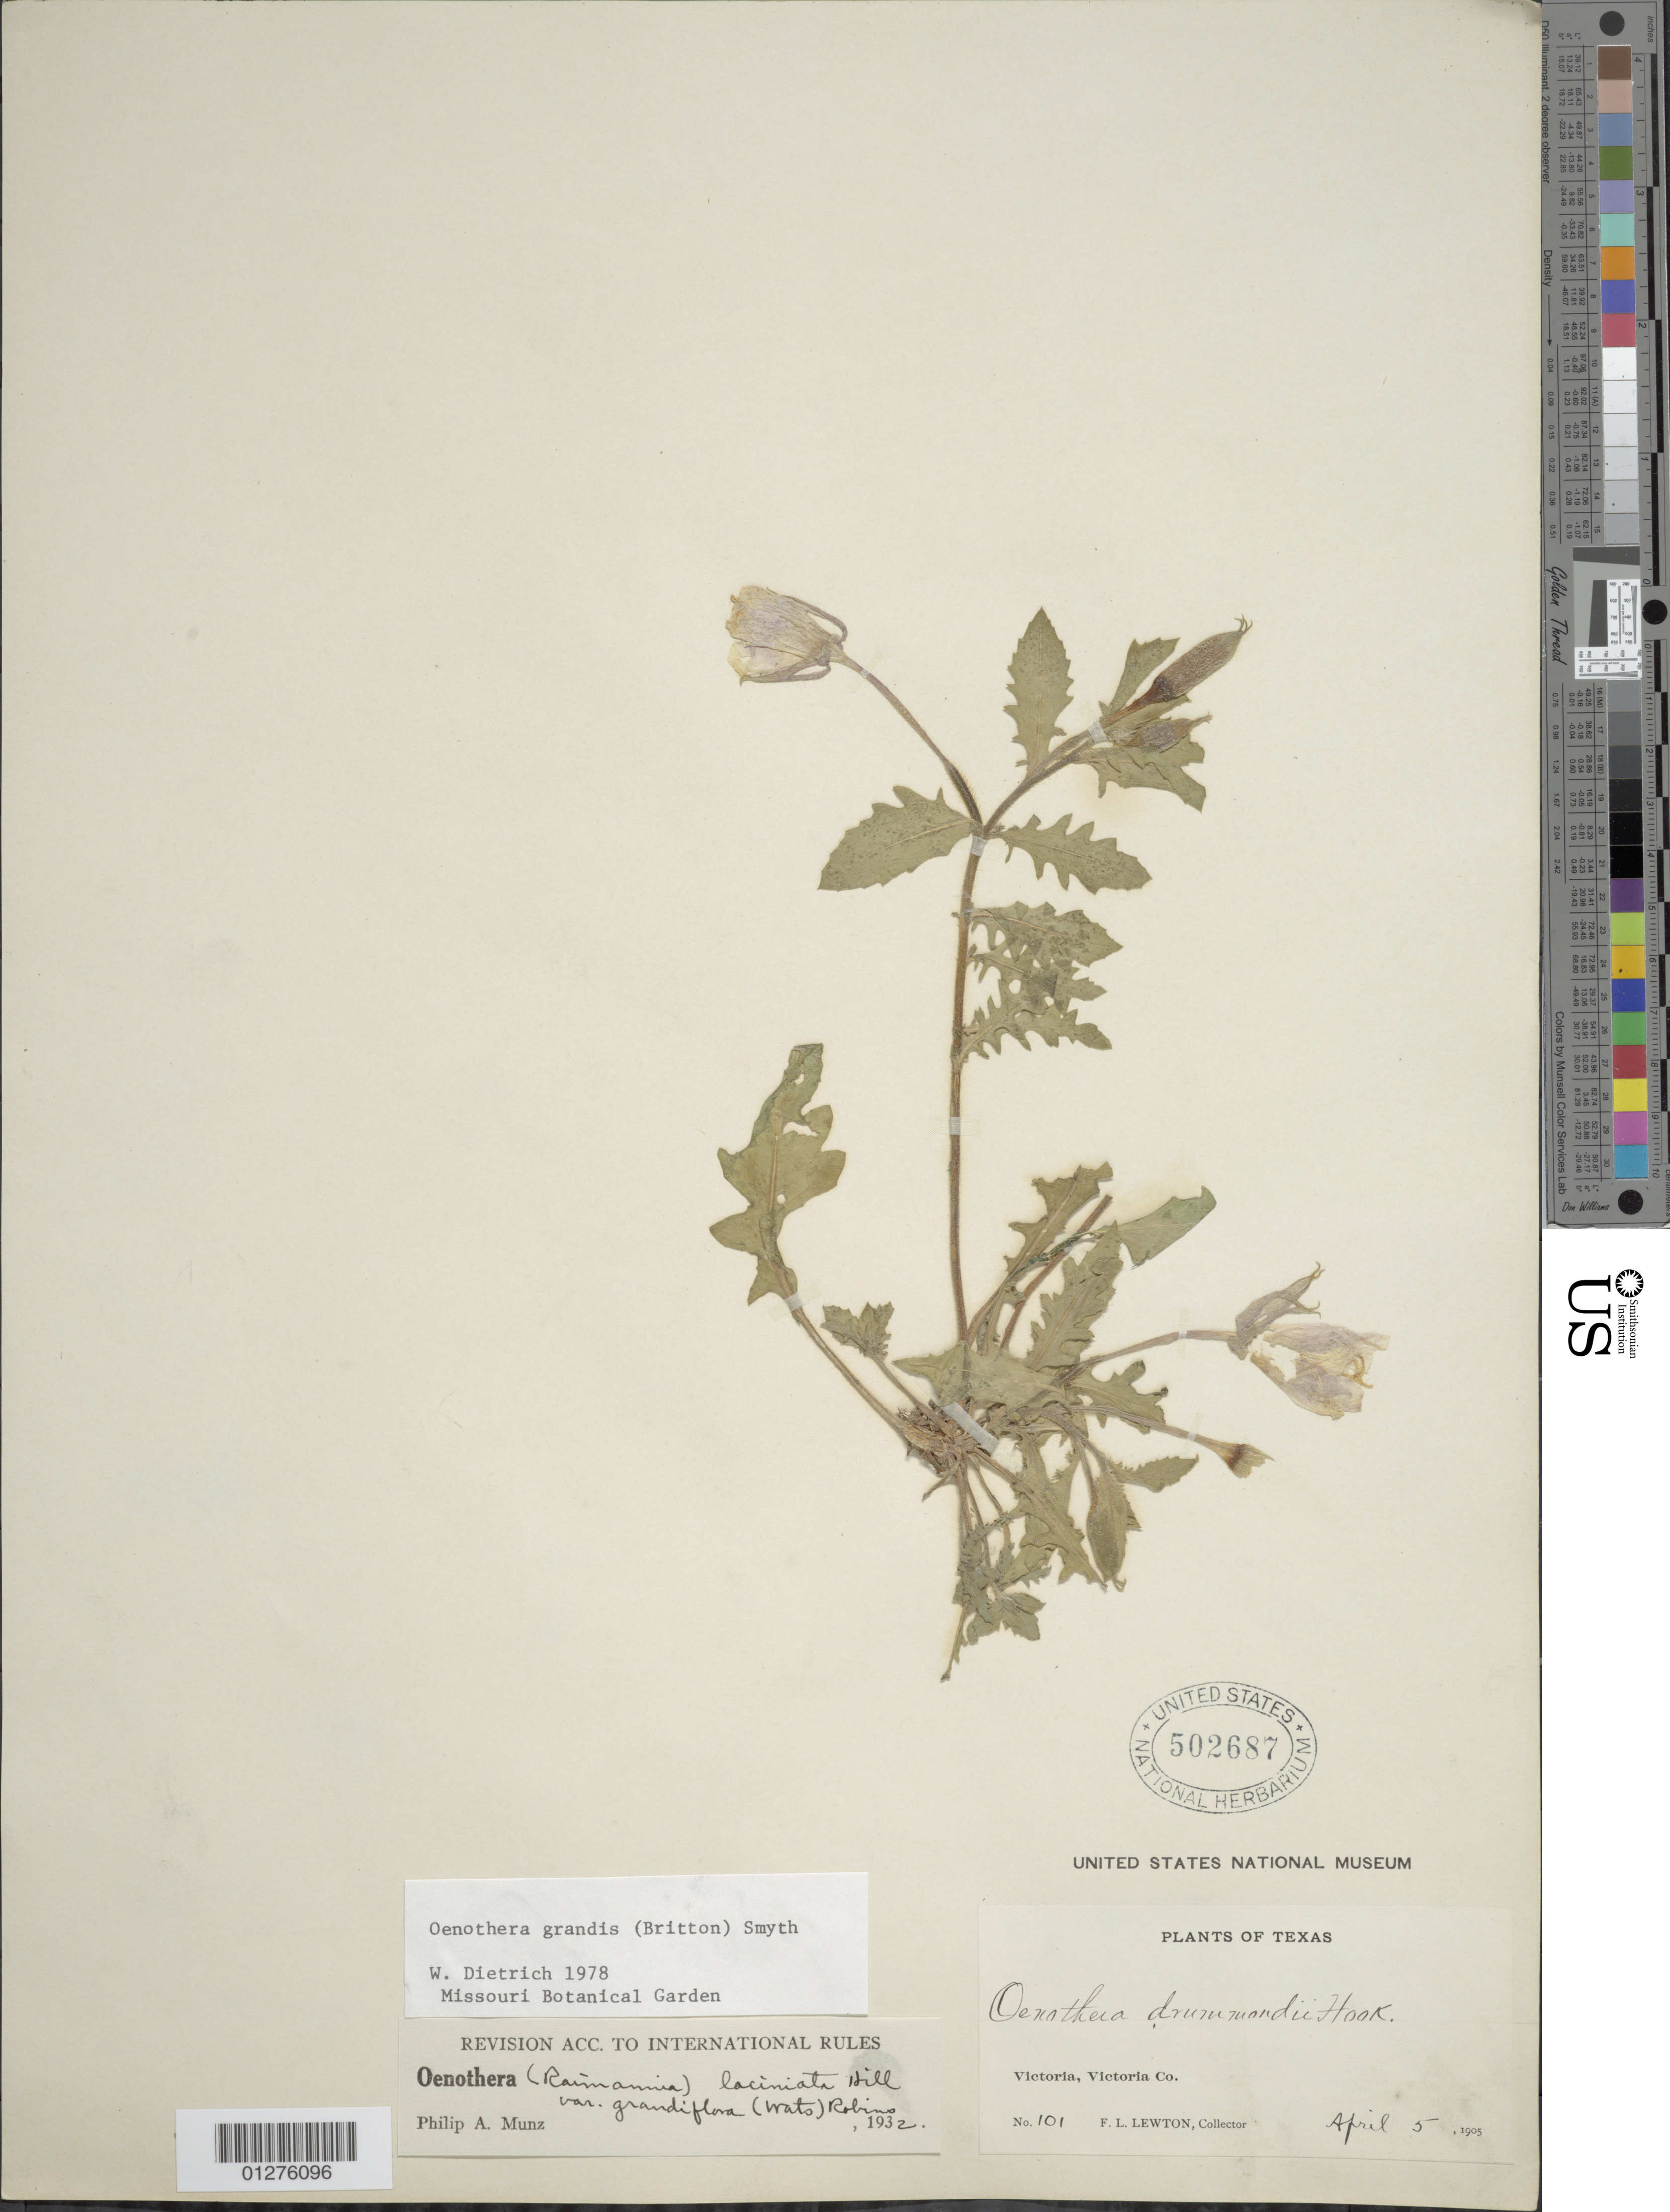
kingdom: Plantae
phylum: Tracheophyta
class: Magnoliopsida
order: Myrtales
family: Onagraceae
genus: Oenothera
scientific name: Oenothera grandis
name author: (Britton) Smyth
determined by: Dietrich, W.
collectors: F. L. Lewton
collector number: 101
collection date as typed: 5 Apr 1905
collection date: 1905-04-05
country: United States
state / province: Texas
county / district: Victoria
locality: Victoria.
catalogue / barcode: US 502687